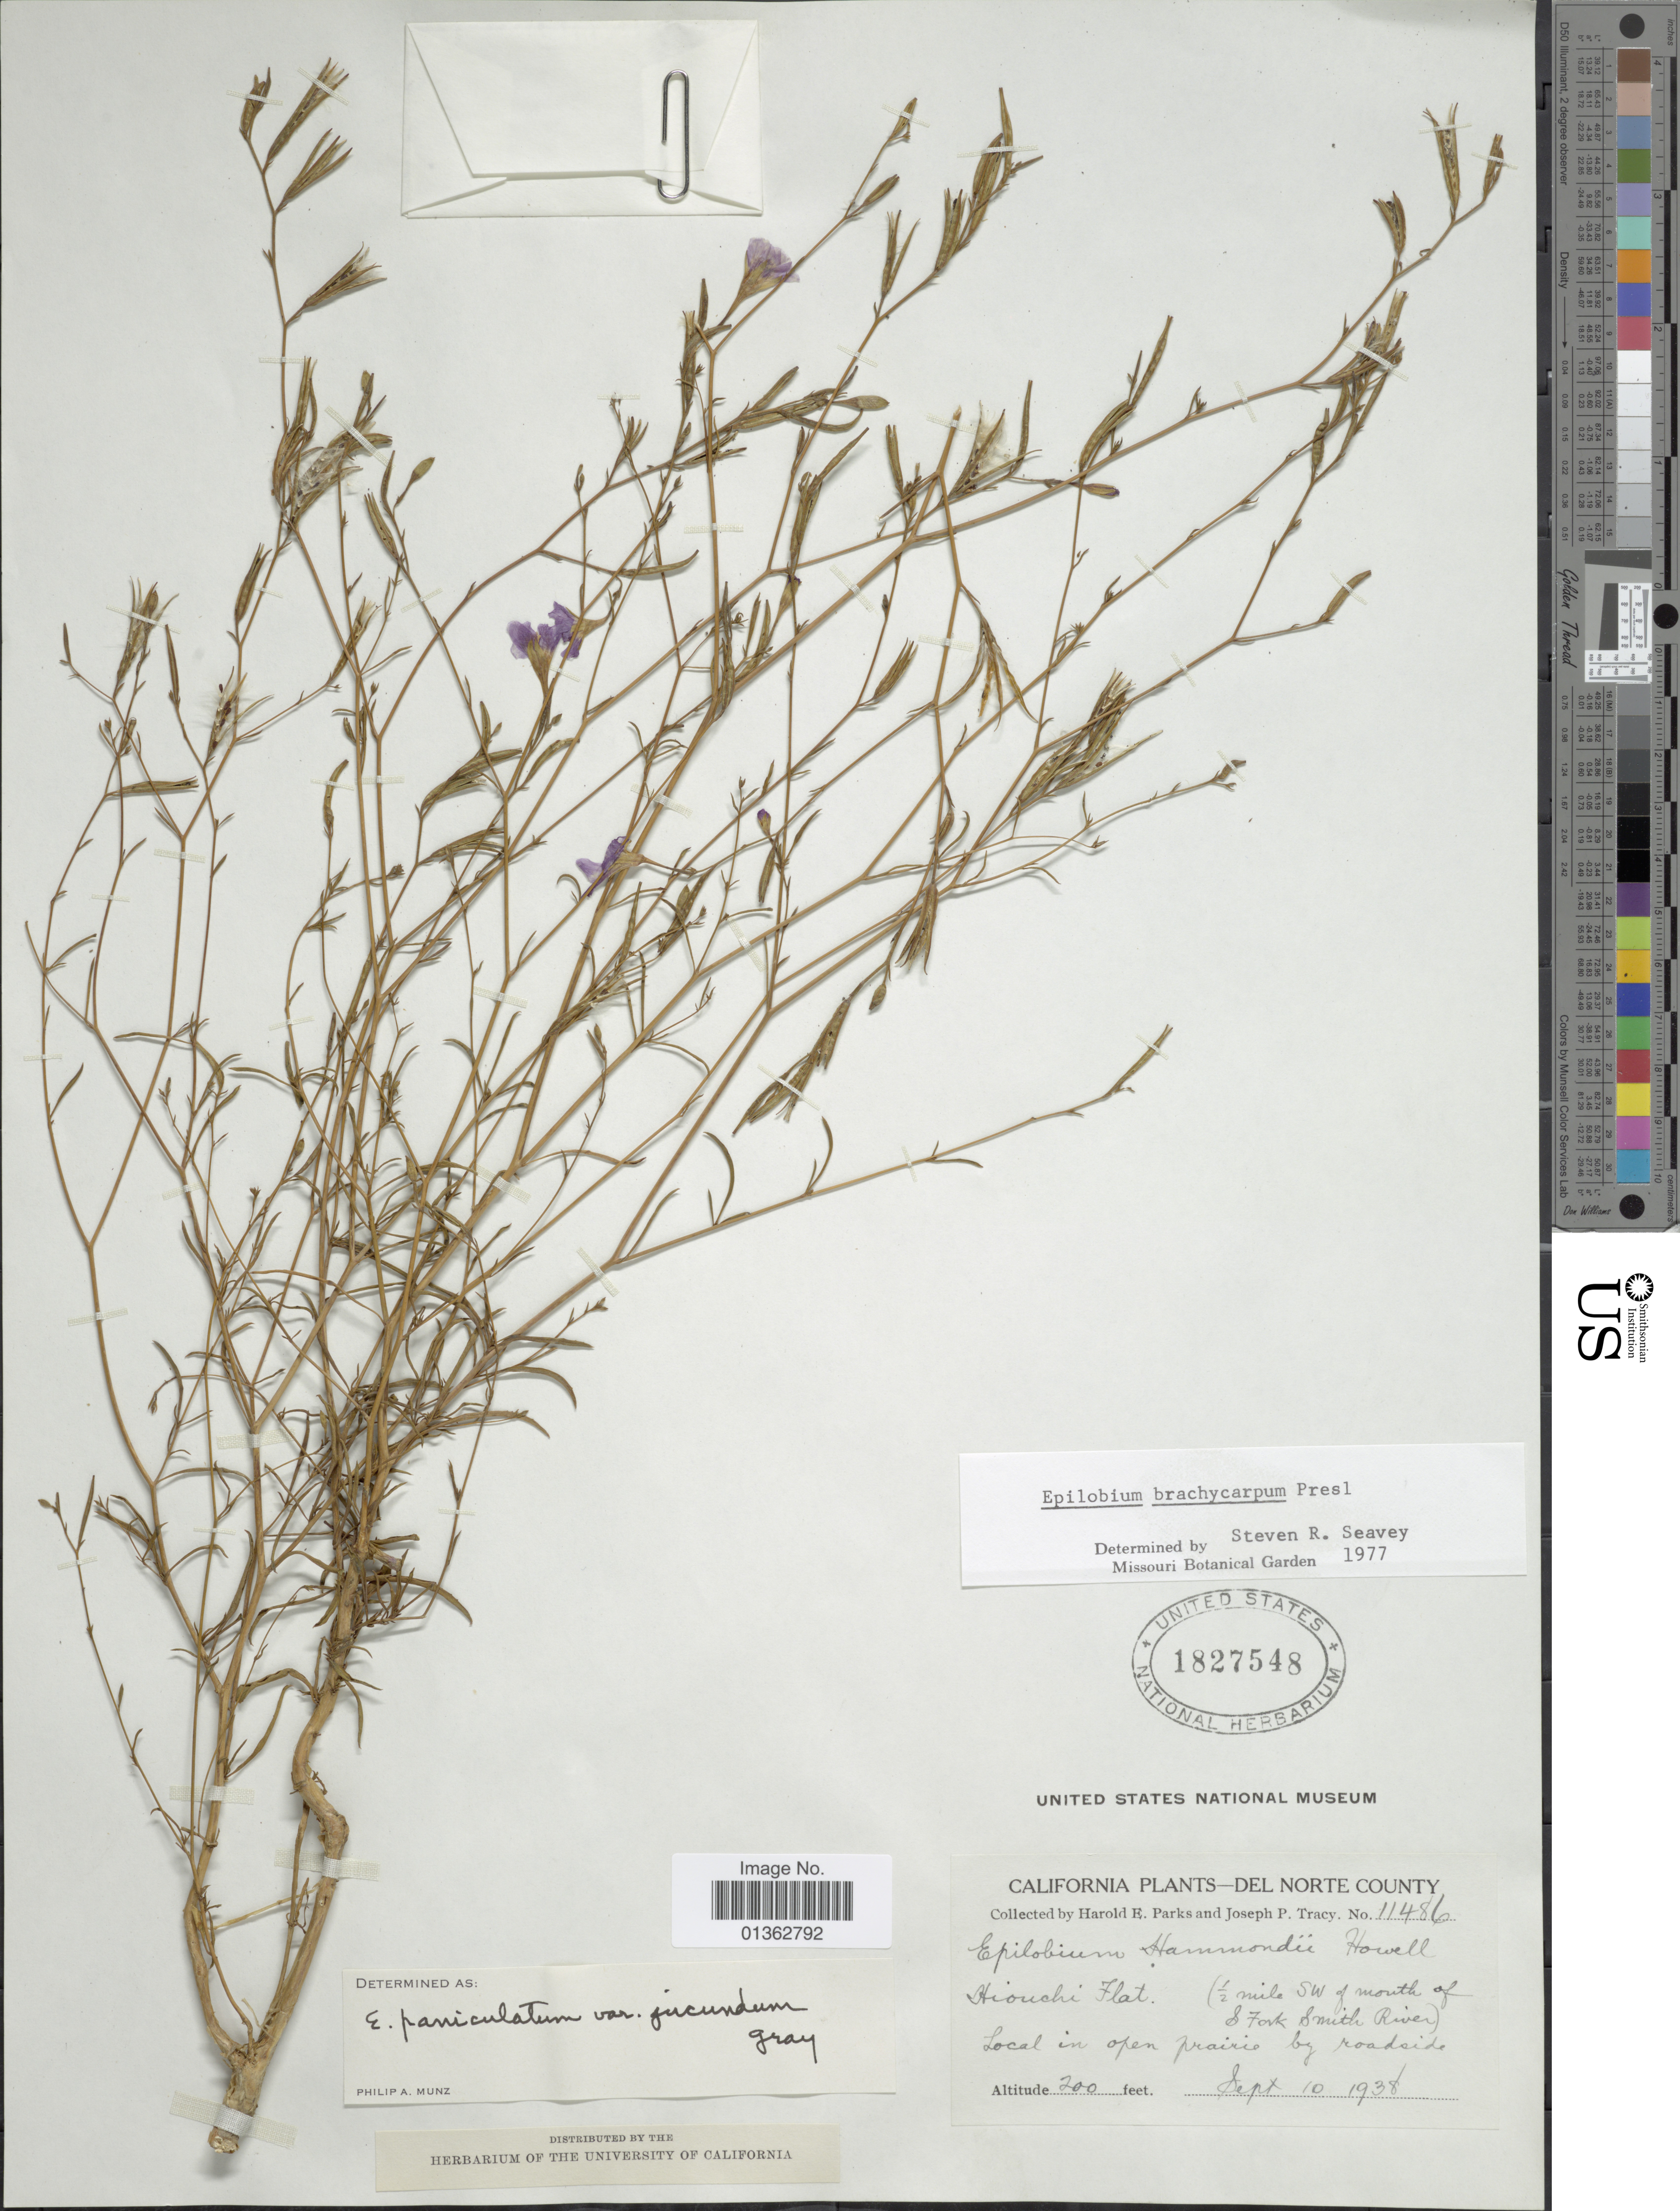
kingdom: Plantae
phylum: Tracheophyta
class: Magnoliopsida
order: Myrtales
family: Onagraceae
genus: Epilobium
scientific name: Epilobium brachycarpum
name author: C. Presl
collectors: H. E. Parks & J. Tracy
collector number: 11486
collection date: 1938-09-10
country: United States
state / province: California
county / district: Del Norte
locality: Del Norte County. Hiouchi Flat (½ mile SW of mouth of S Fork Smith River).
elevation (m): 61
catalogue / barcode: US 1827548